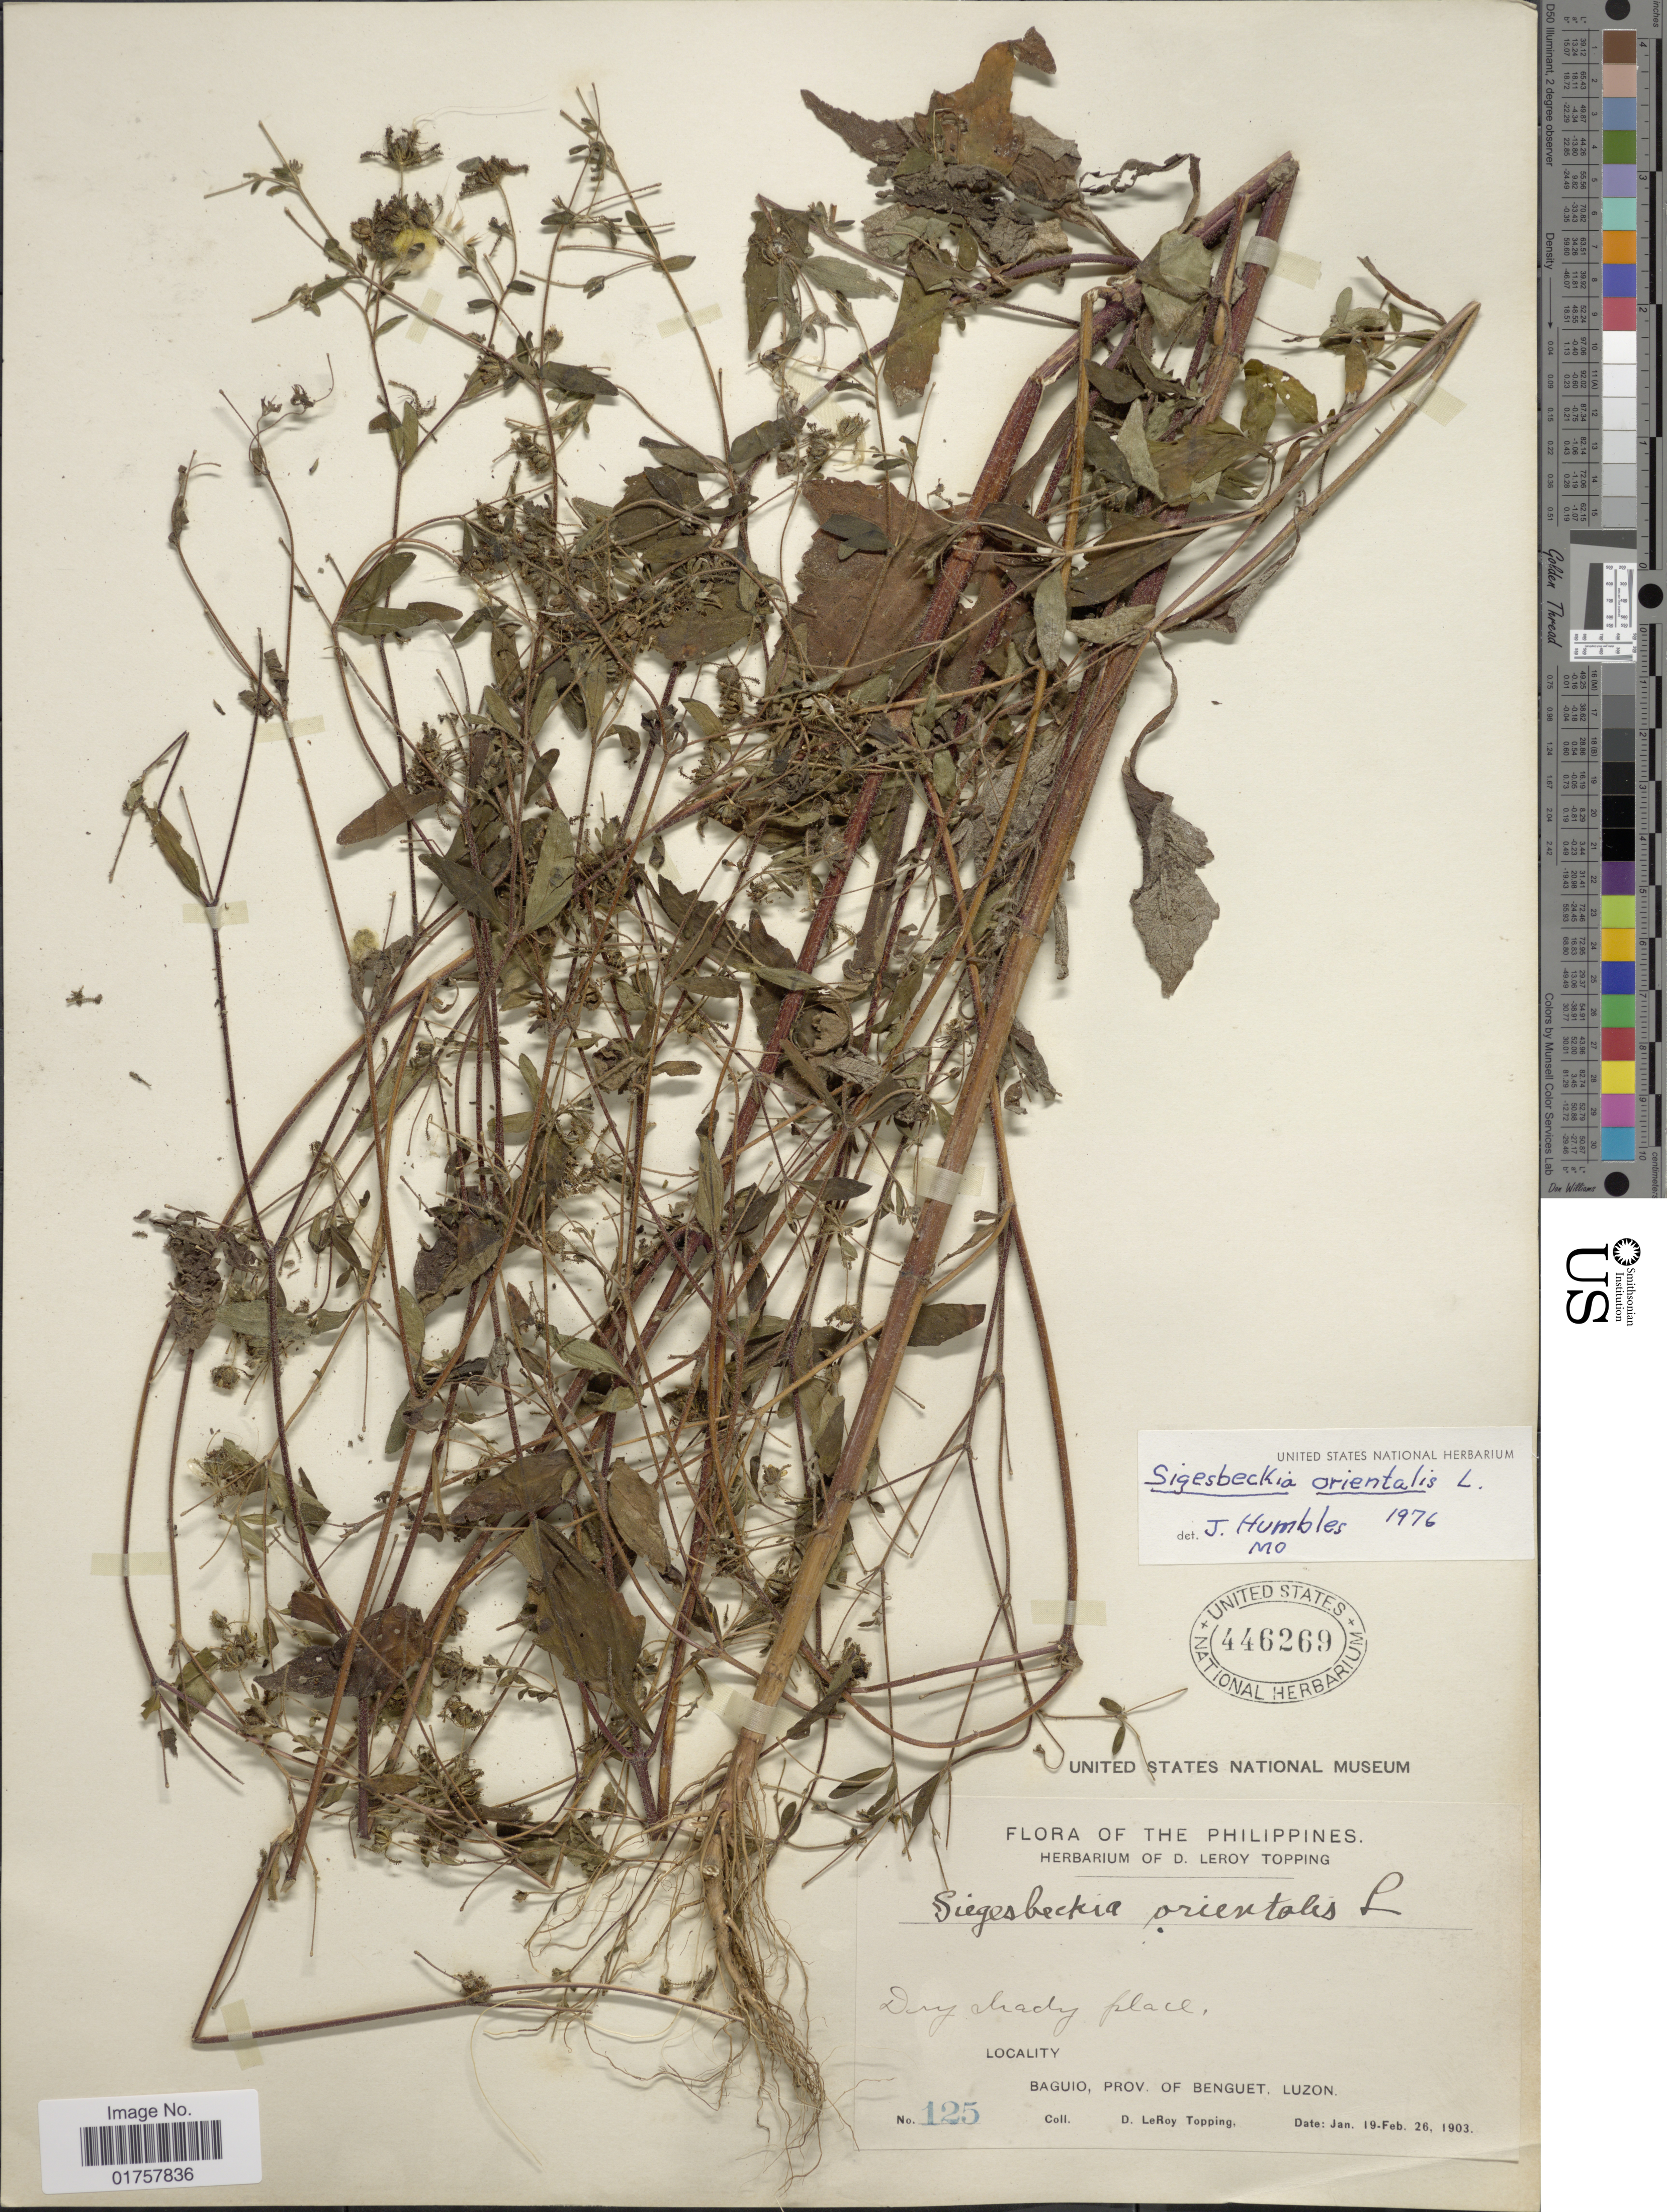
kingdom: Plantae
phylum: Tracheophyta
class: Magnoliopsida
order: Asterales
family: Asteraceae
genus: Sigesbeckia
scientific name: Sigesbeckia orientalis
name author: L.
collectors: D. L. Topping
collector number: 125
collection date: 1903-01-19/1903-02-26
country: Philippines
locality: Baguio, Prov. of Benguet, Luzon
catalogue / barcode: US 446269